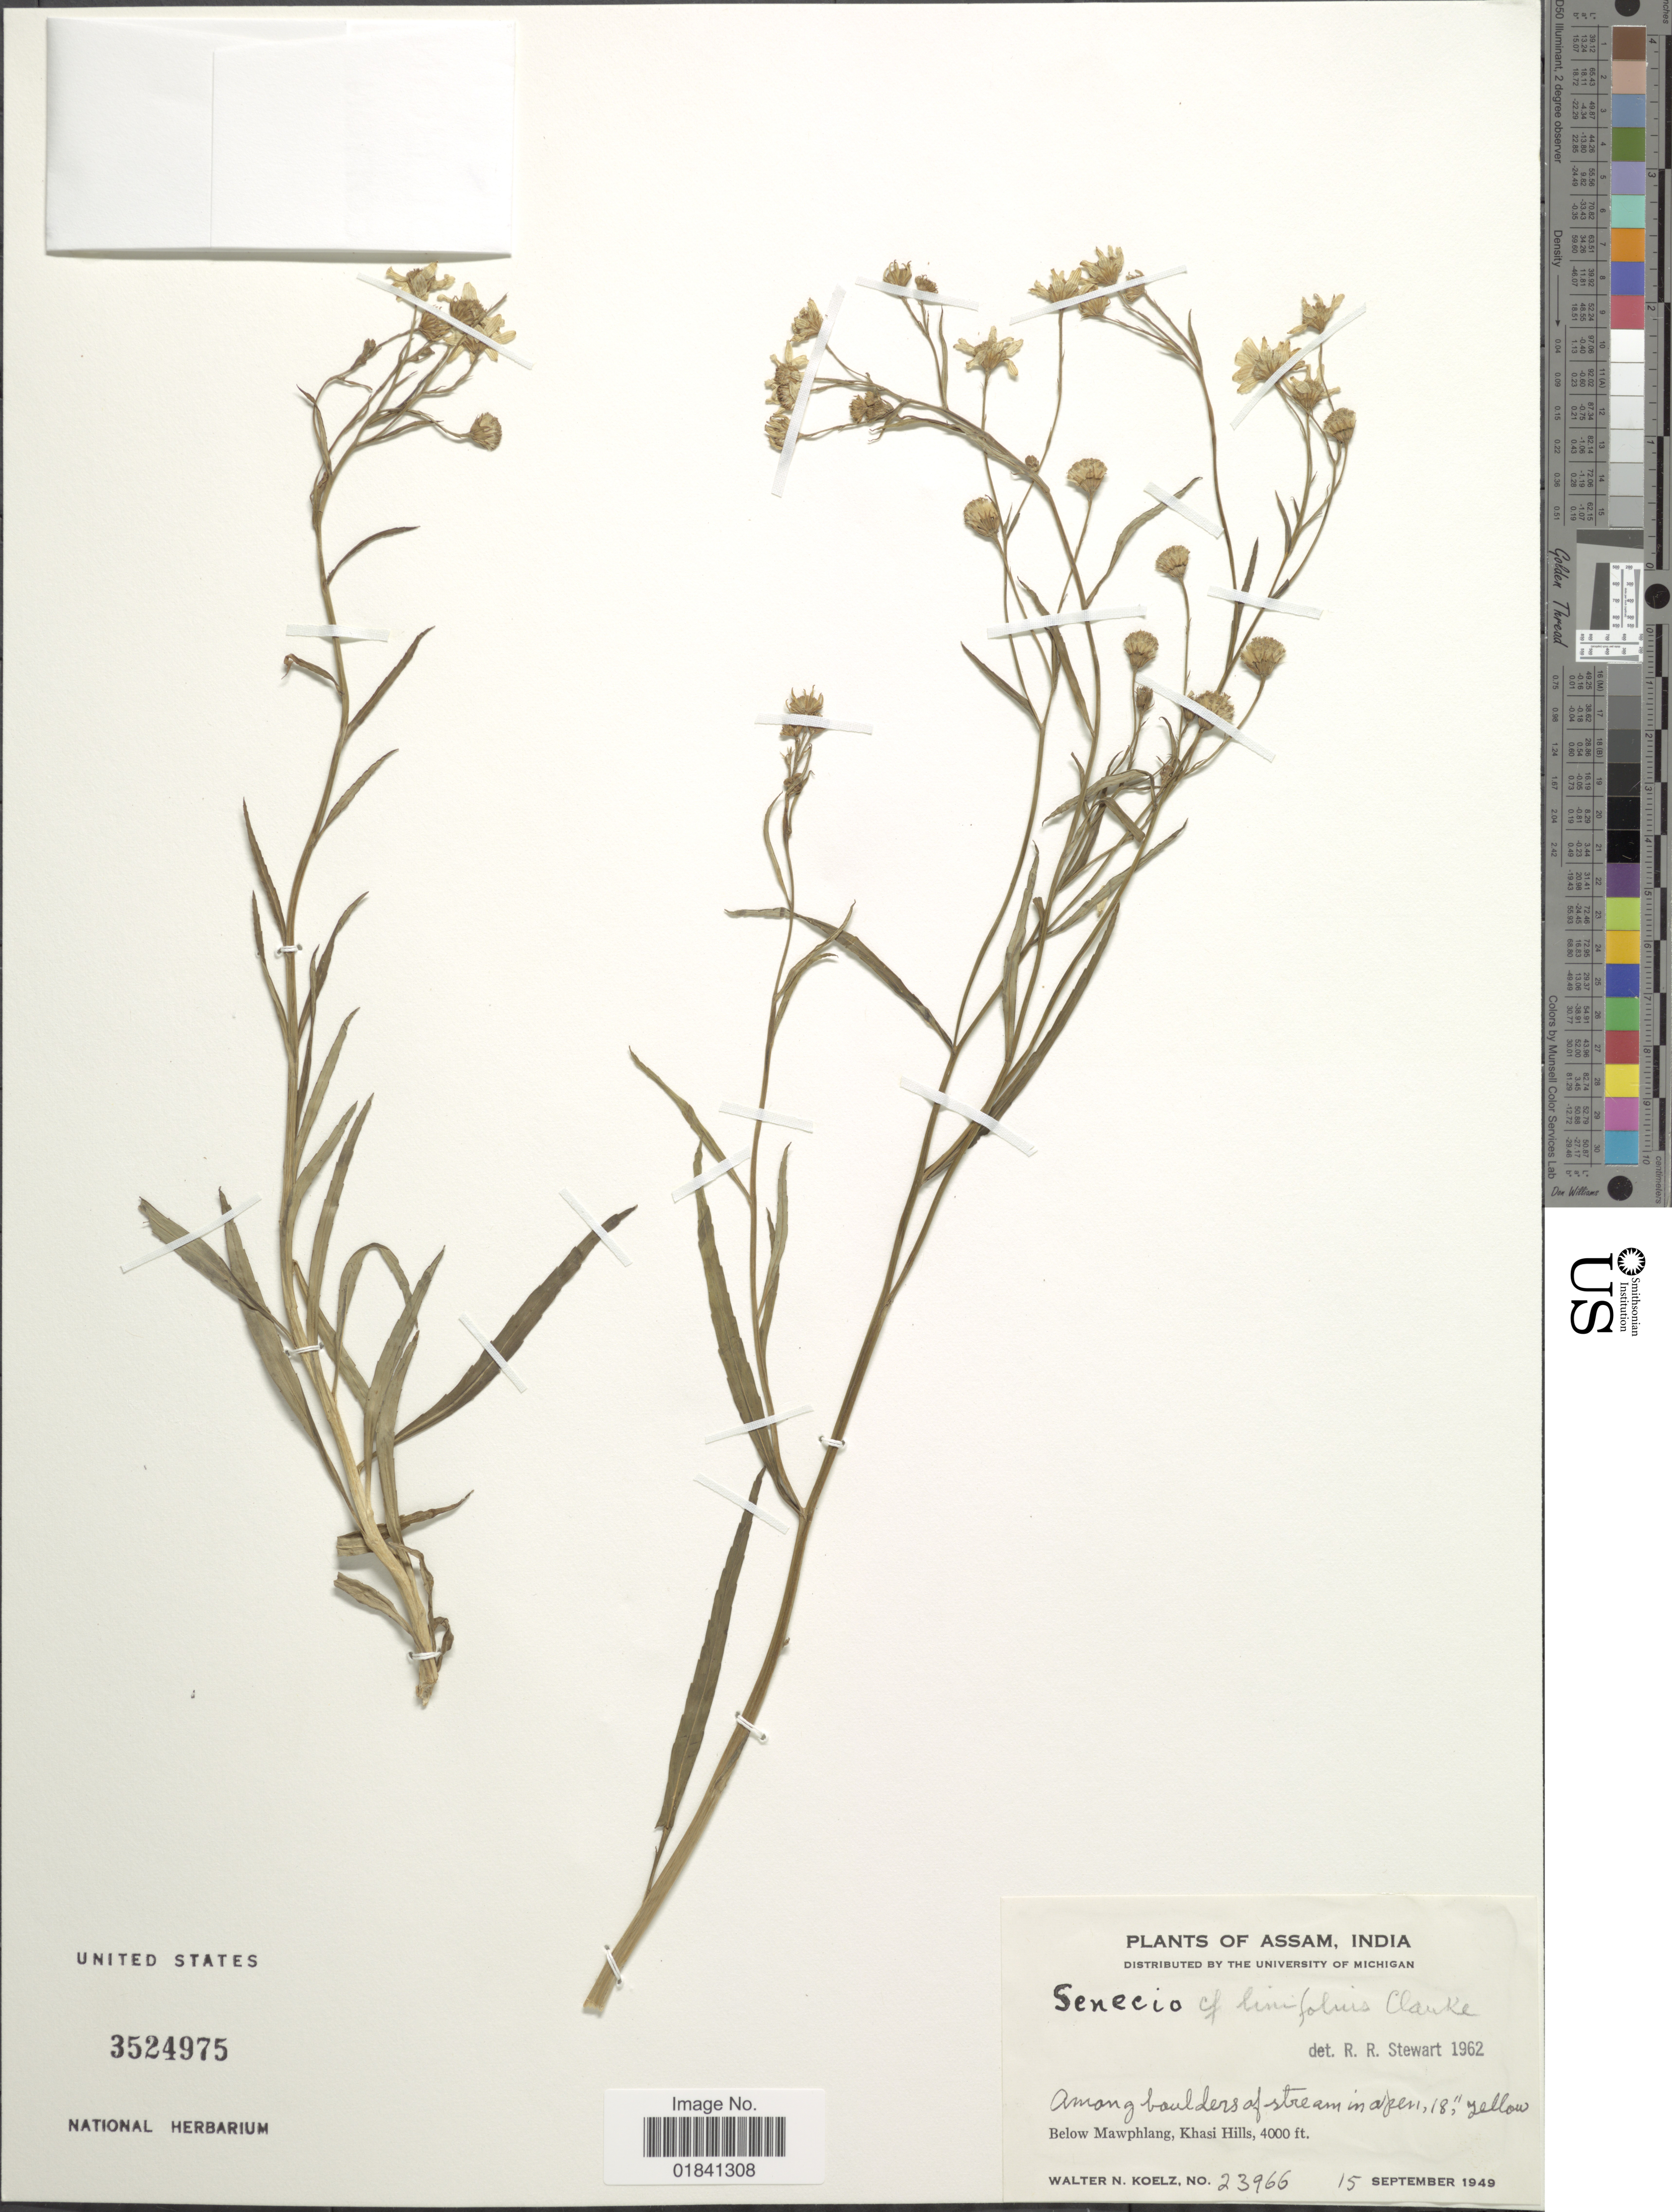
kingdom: Plantae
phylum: Tracheophyta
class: Magnoliopsida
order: Asterales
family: Asteraceae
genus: Senecio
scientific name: Senecio linifolius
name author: (DC.) C.B. Clarke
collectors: W. N. Koelz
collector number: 23966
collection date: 1949-09-15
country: India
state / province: Meghalaya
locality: Below Mawphlang, Khasi Hills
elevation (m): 1219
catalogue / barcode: US 3524975